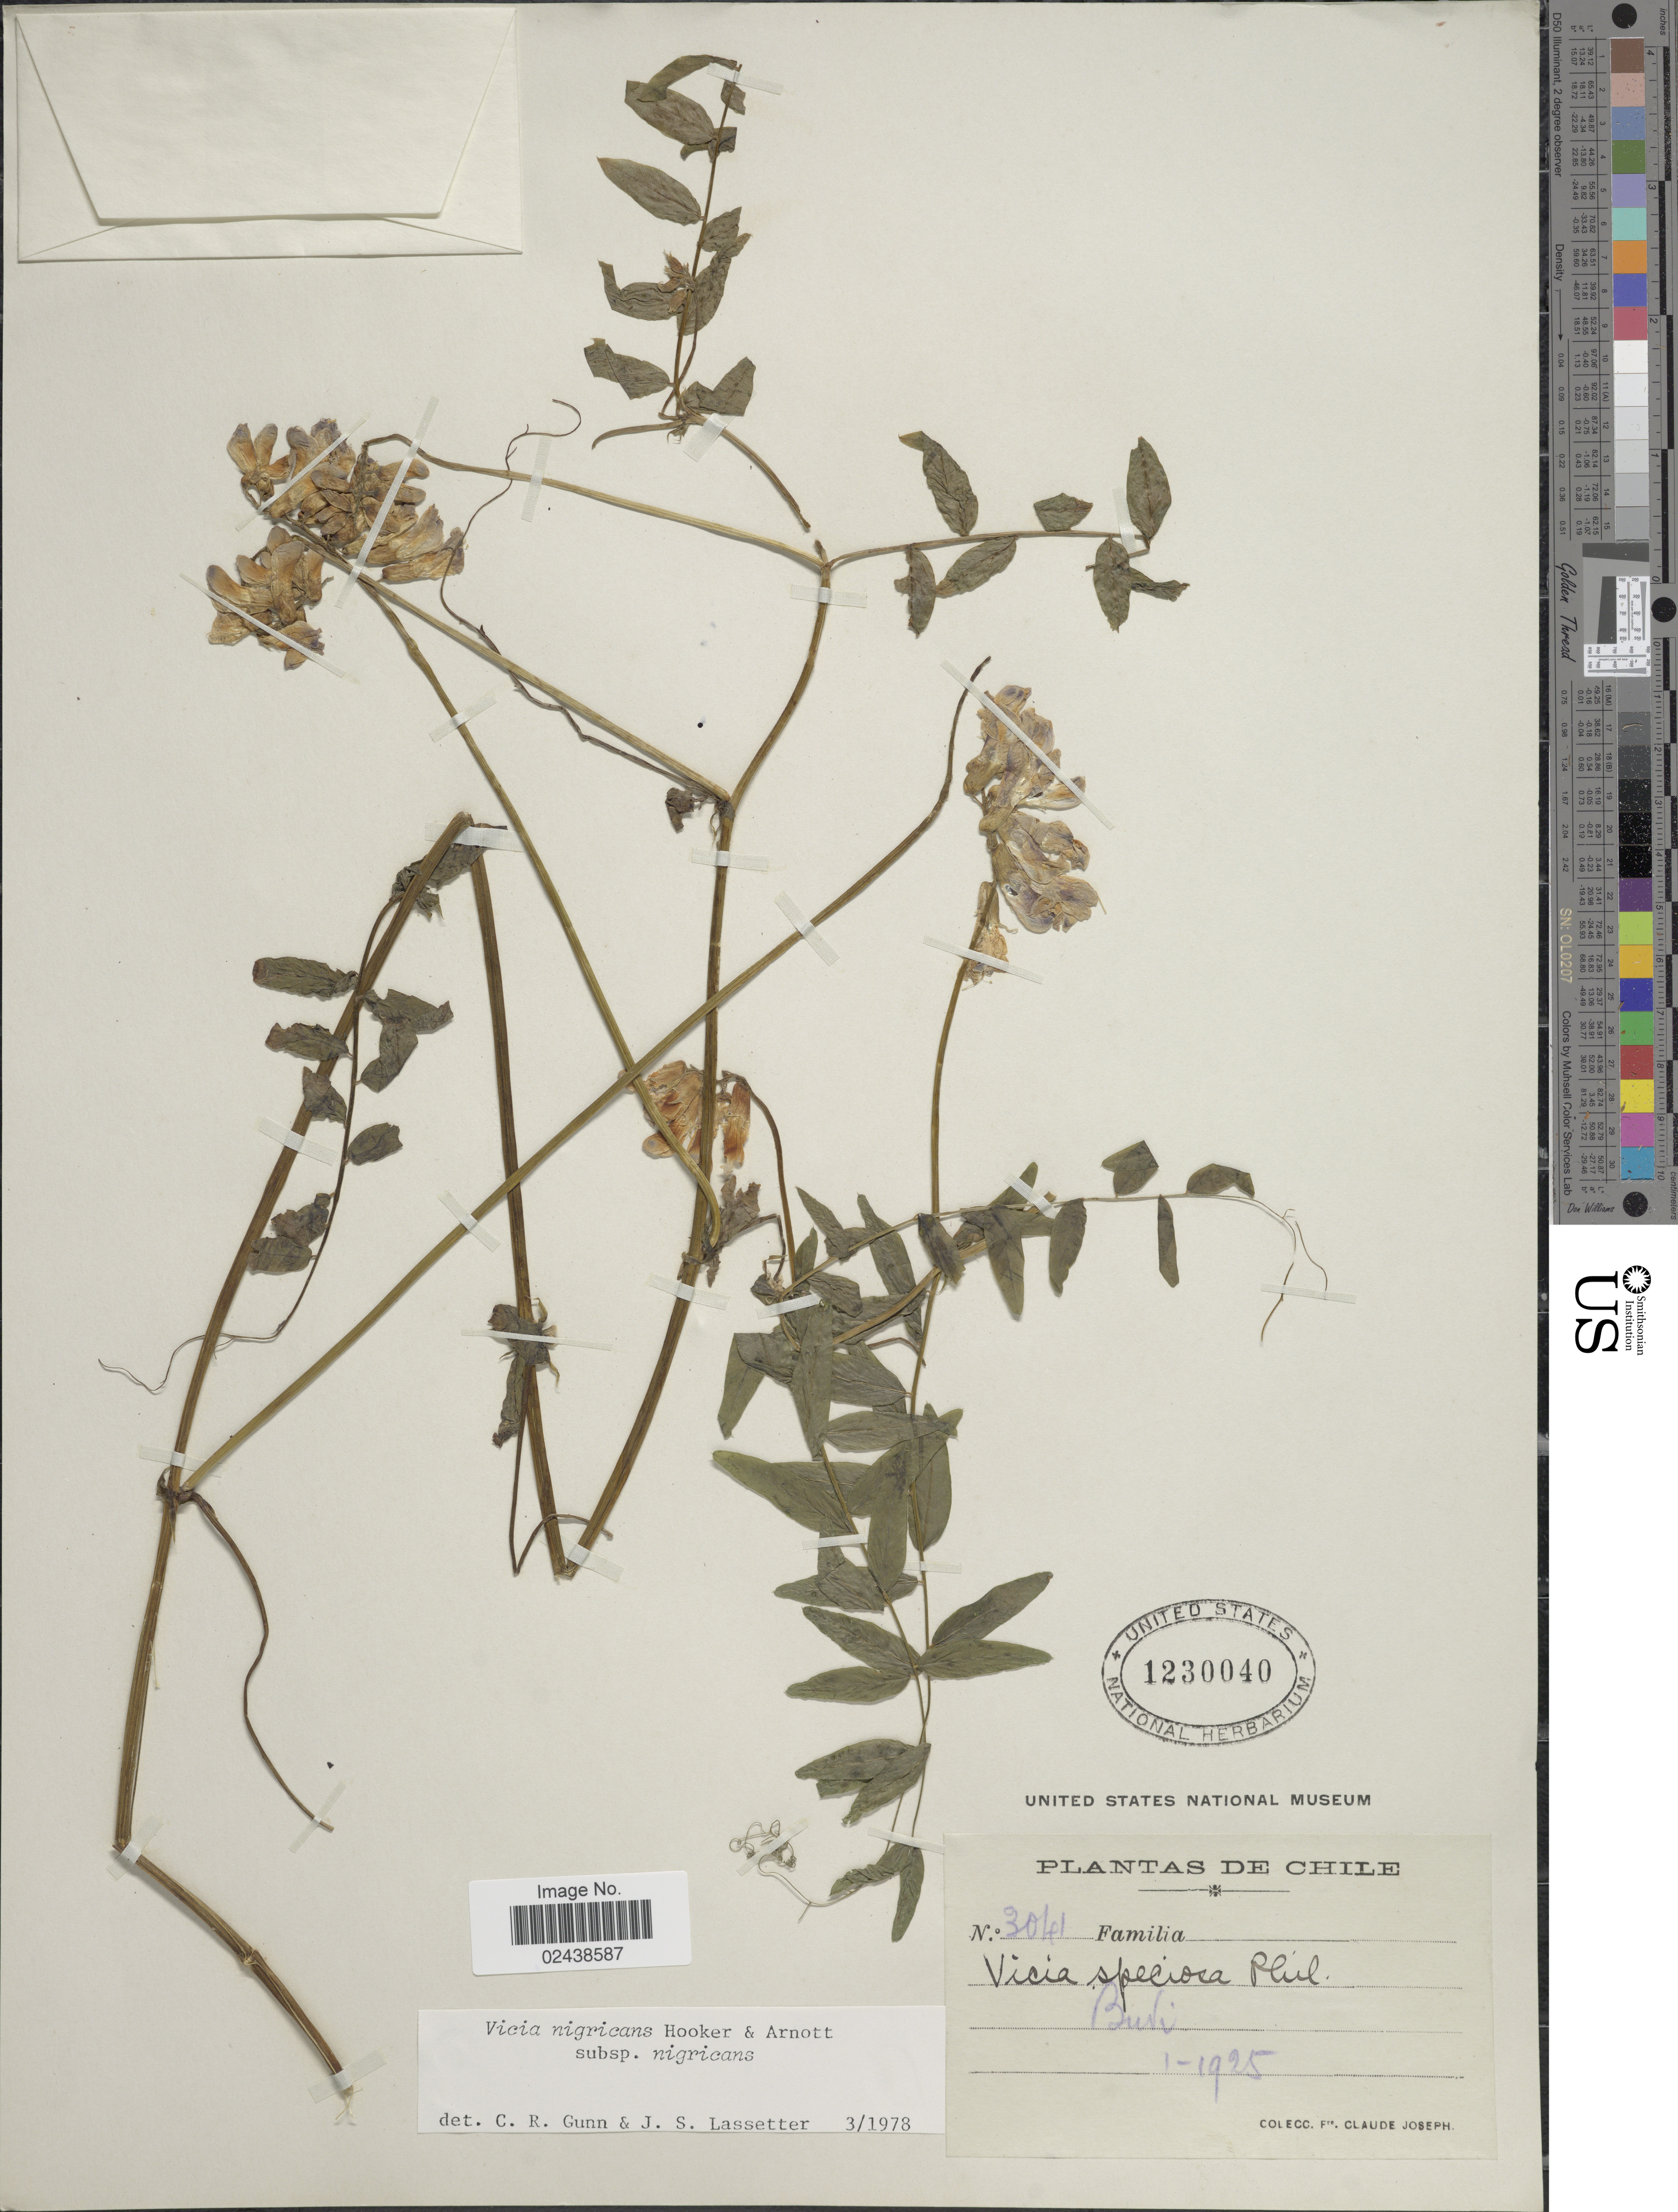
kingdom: Plantae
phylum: Tracheophyta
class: Magnoliopsida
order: Fabales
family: Fabaceae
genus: Vicia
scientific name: Vicia nigricans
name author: Hook. & Arn.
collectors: Bro. Claude-Joseph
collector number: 3041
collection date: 1925-01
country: Chile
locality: Budi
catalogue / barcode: US 1230040